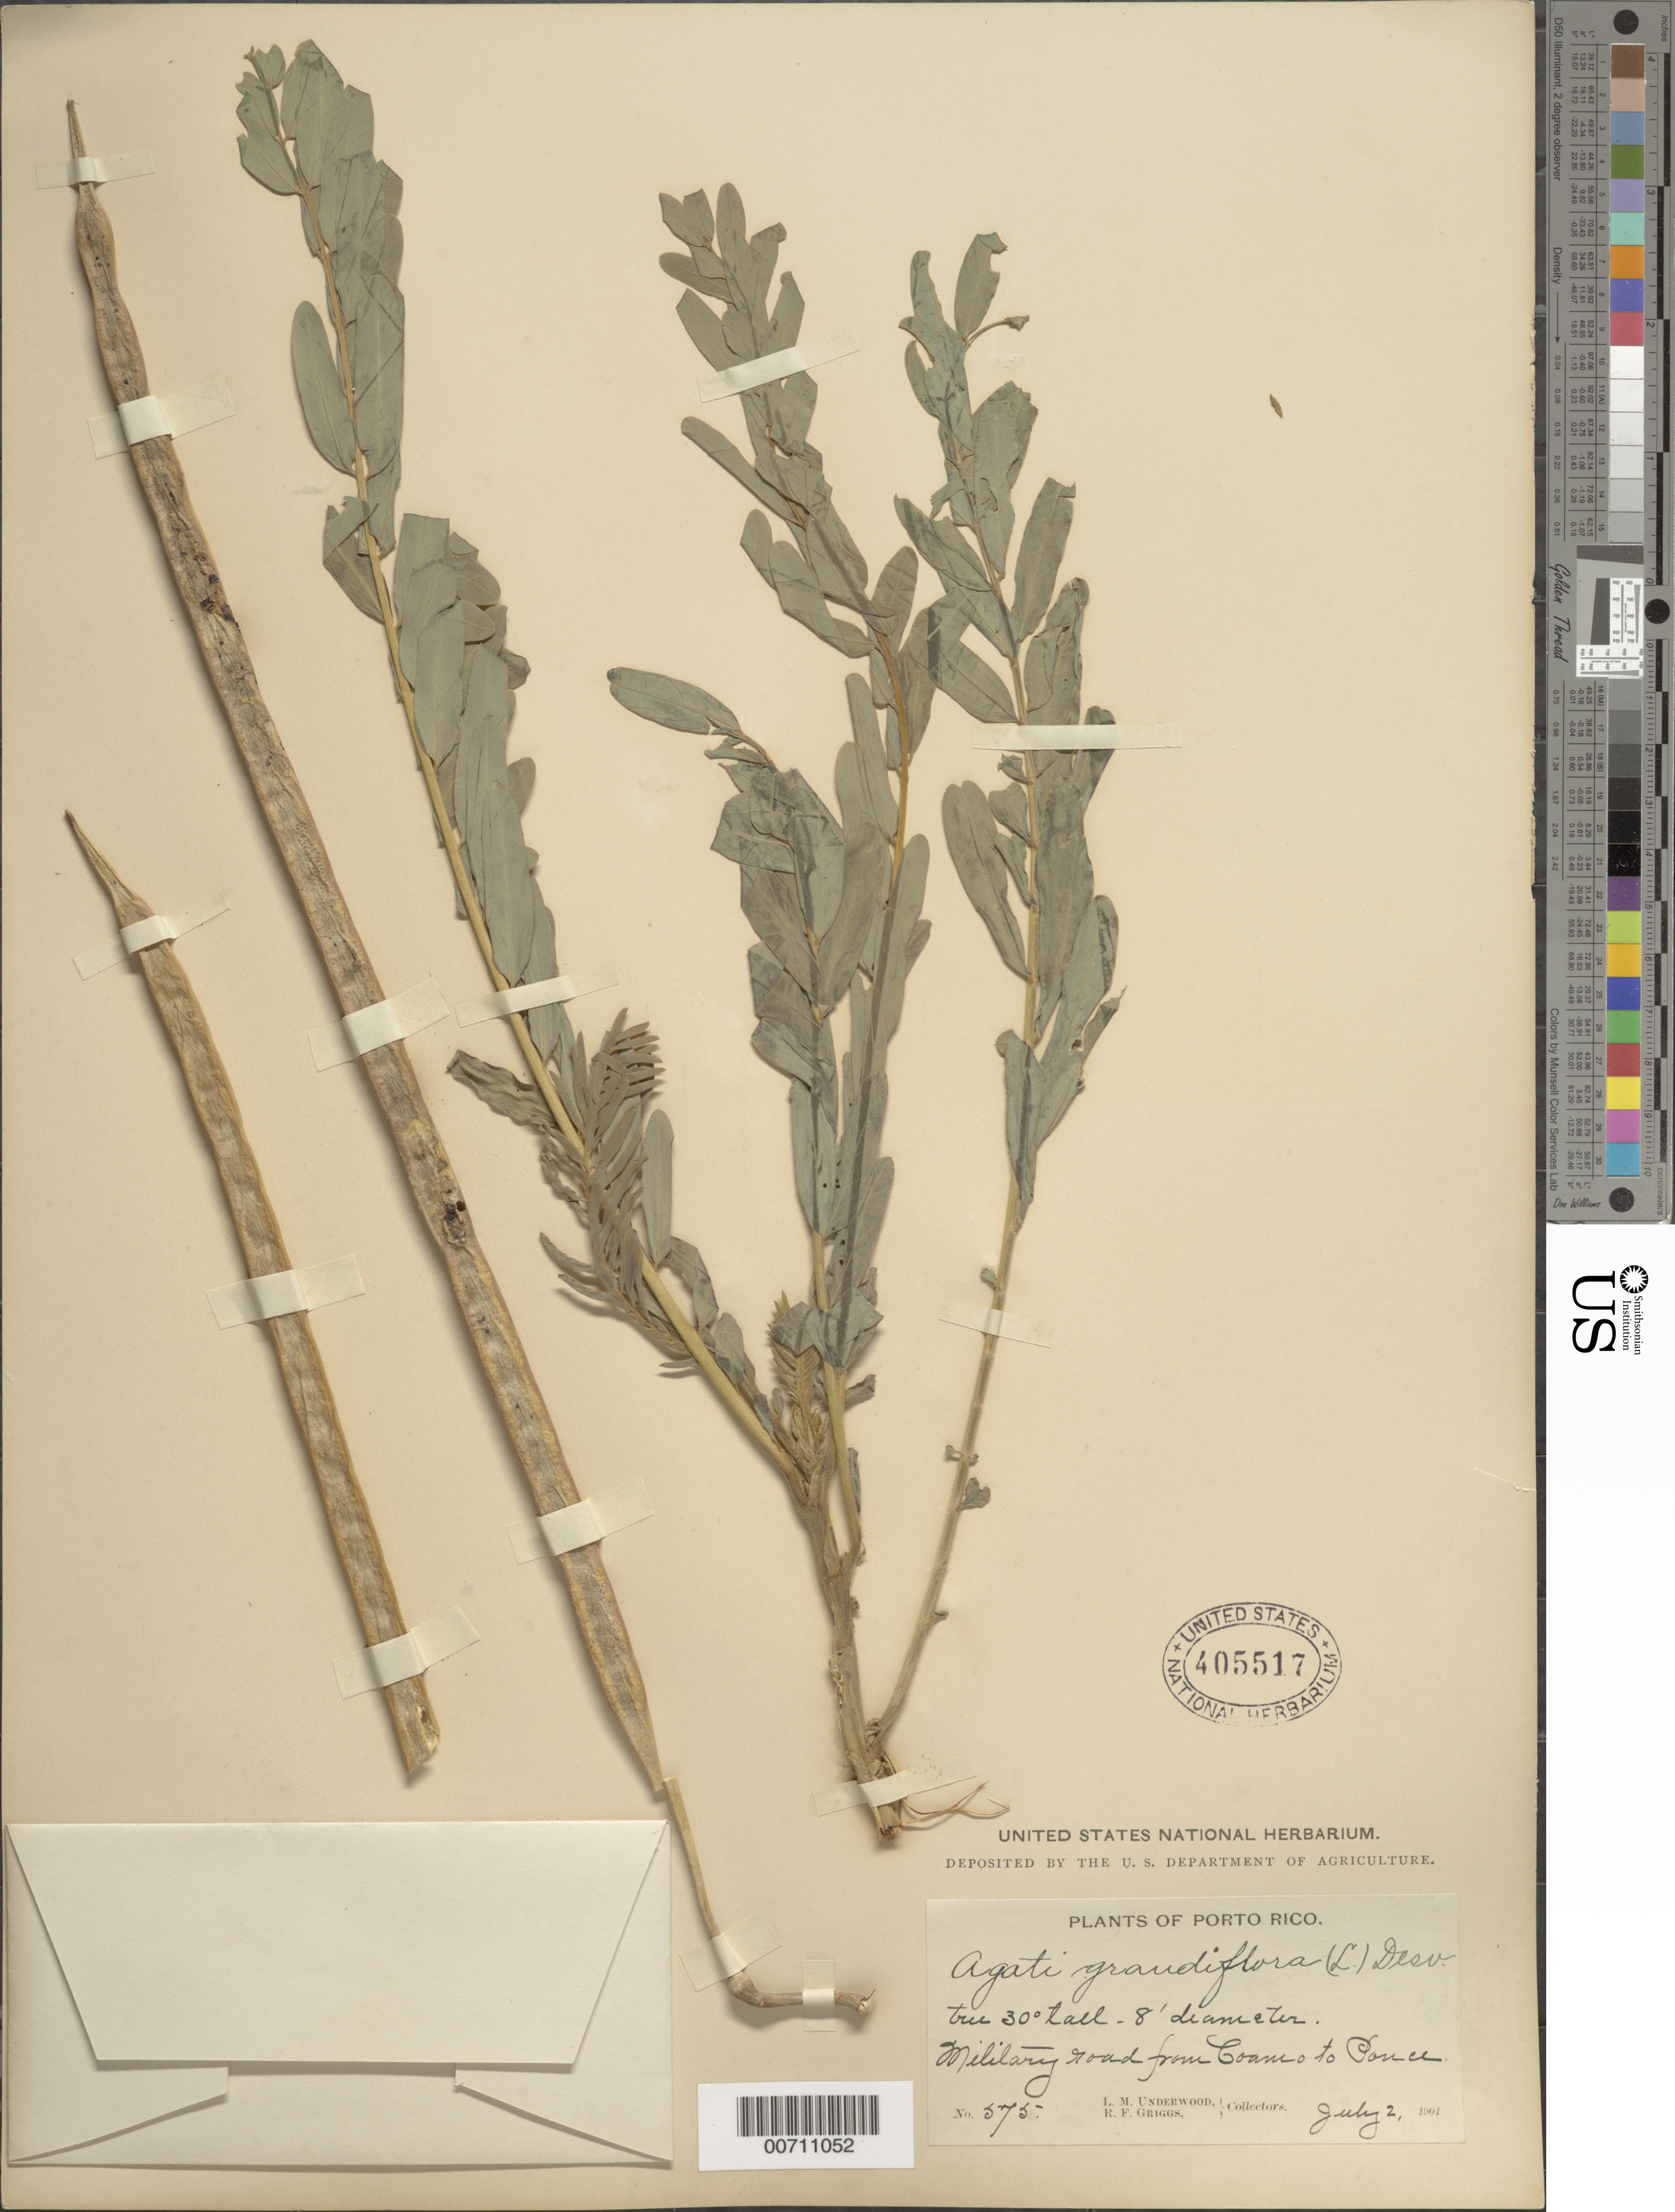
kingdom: Plantae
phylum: Tracheophyta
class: Magnoliopsida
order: Fabales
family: Fabaceae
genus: Sesbania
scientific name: Sesbania grandiflora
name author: (L.) Poir.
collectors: L. M. Underwood & R. F. Griggs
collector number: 575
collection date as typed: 02 Jul 1901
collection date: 1901-07-02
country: Puerto Rico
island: Greater Antilles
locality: Coamo to Ponce, military Rd from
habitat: Military Rd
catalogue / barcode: US 405517